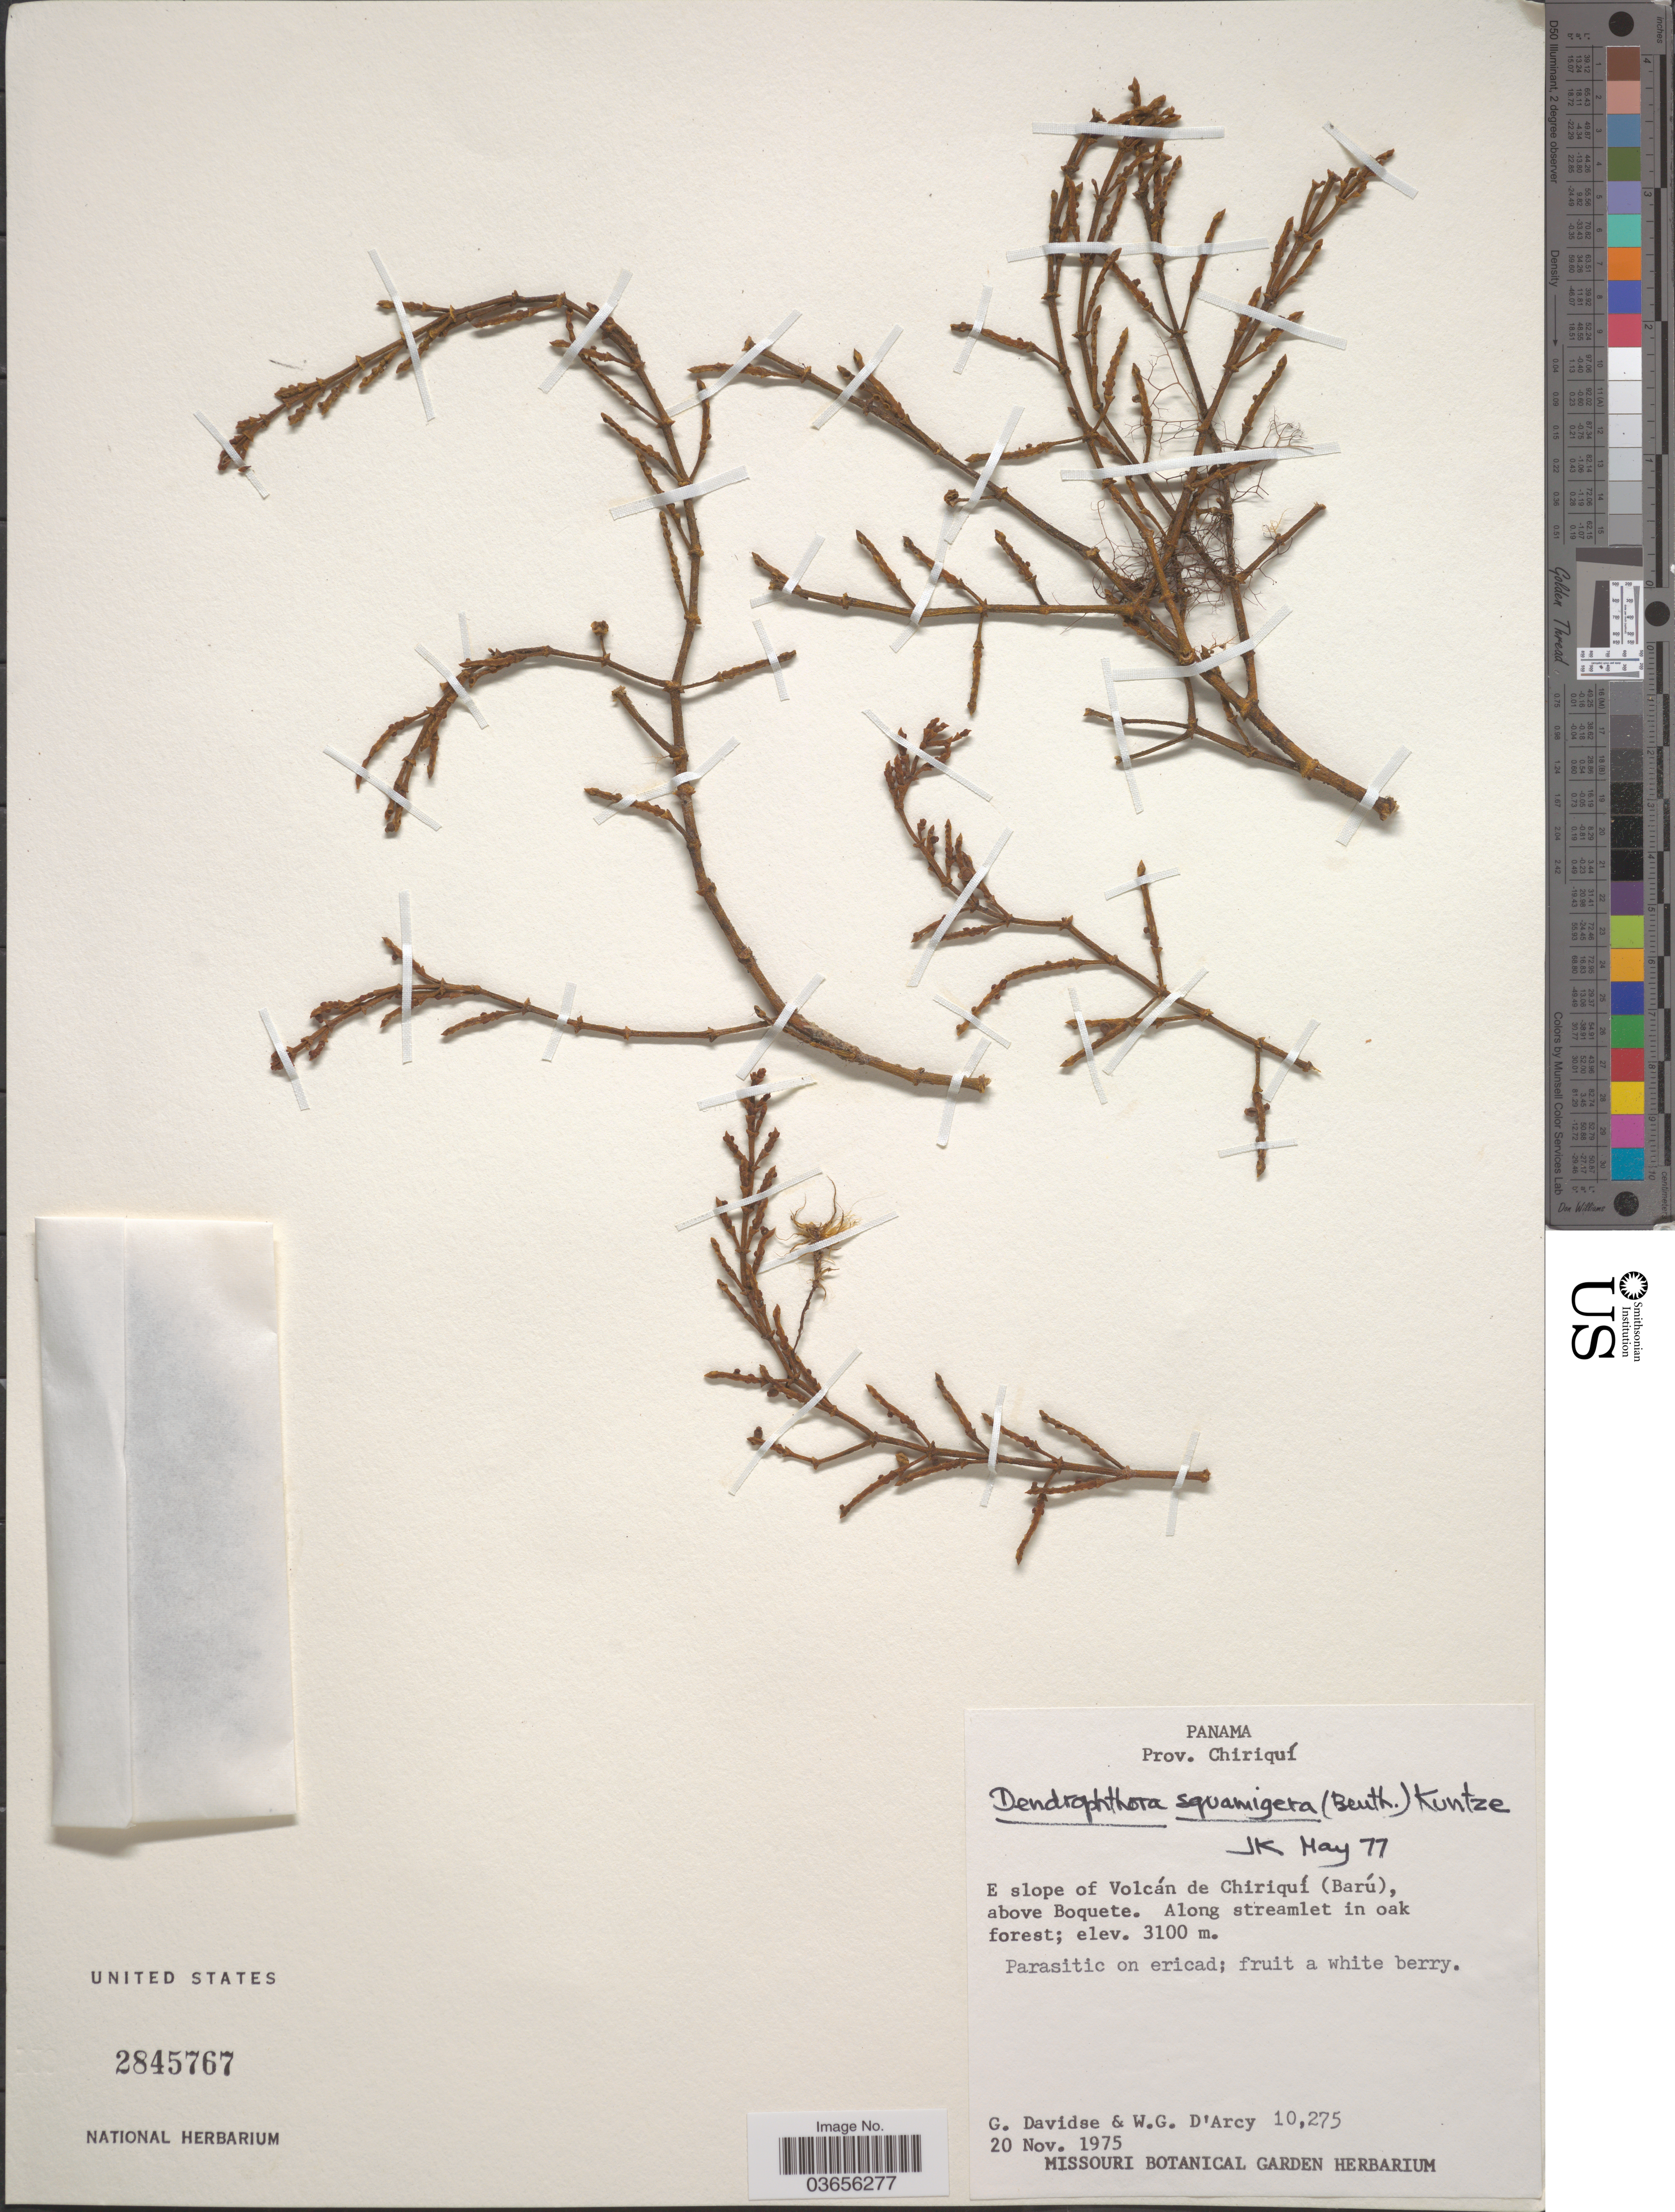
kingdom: Plantae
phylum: Tracheophyta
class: Magnoliopsida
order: Santalales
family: Viscaceae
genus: Dendrophthora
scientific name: Dendrophthora squamigera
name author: (Benth.) Kuntze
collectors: G. Davidse & W. G. D'Arcy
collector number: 10275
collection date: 1975-11-20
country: Panama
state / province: Chiriqui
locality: E slope of Volcán de Chiriquí (Barú), above Boquete.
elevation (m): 3100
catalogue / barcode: US 2845767